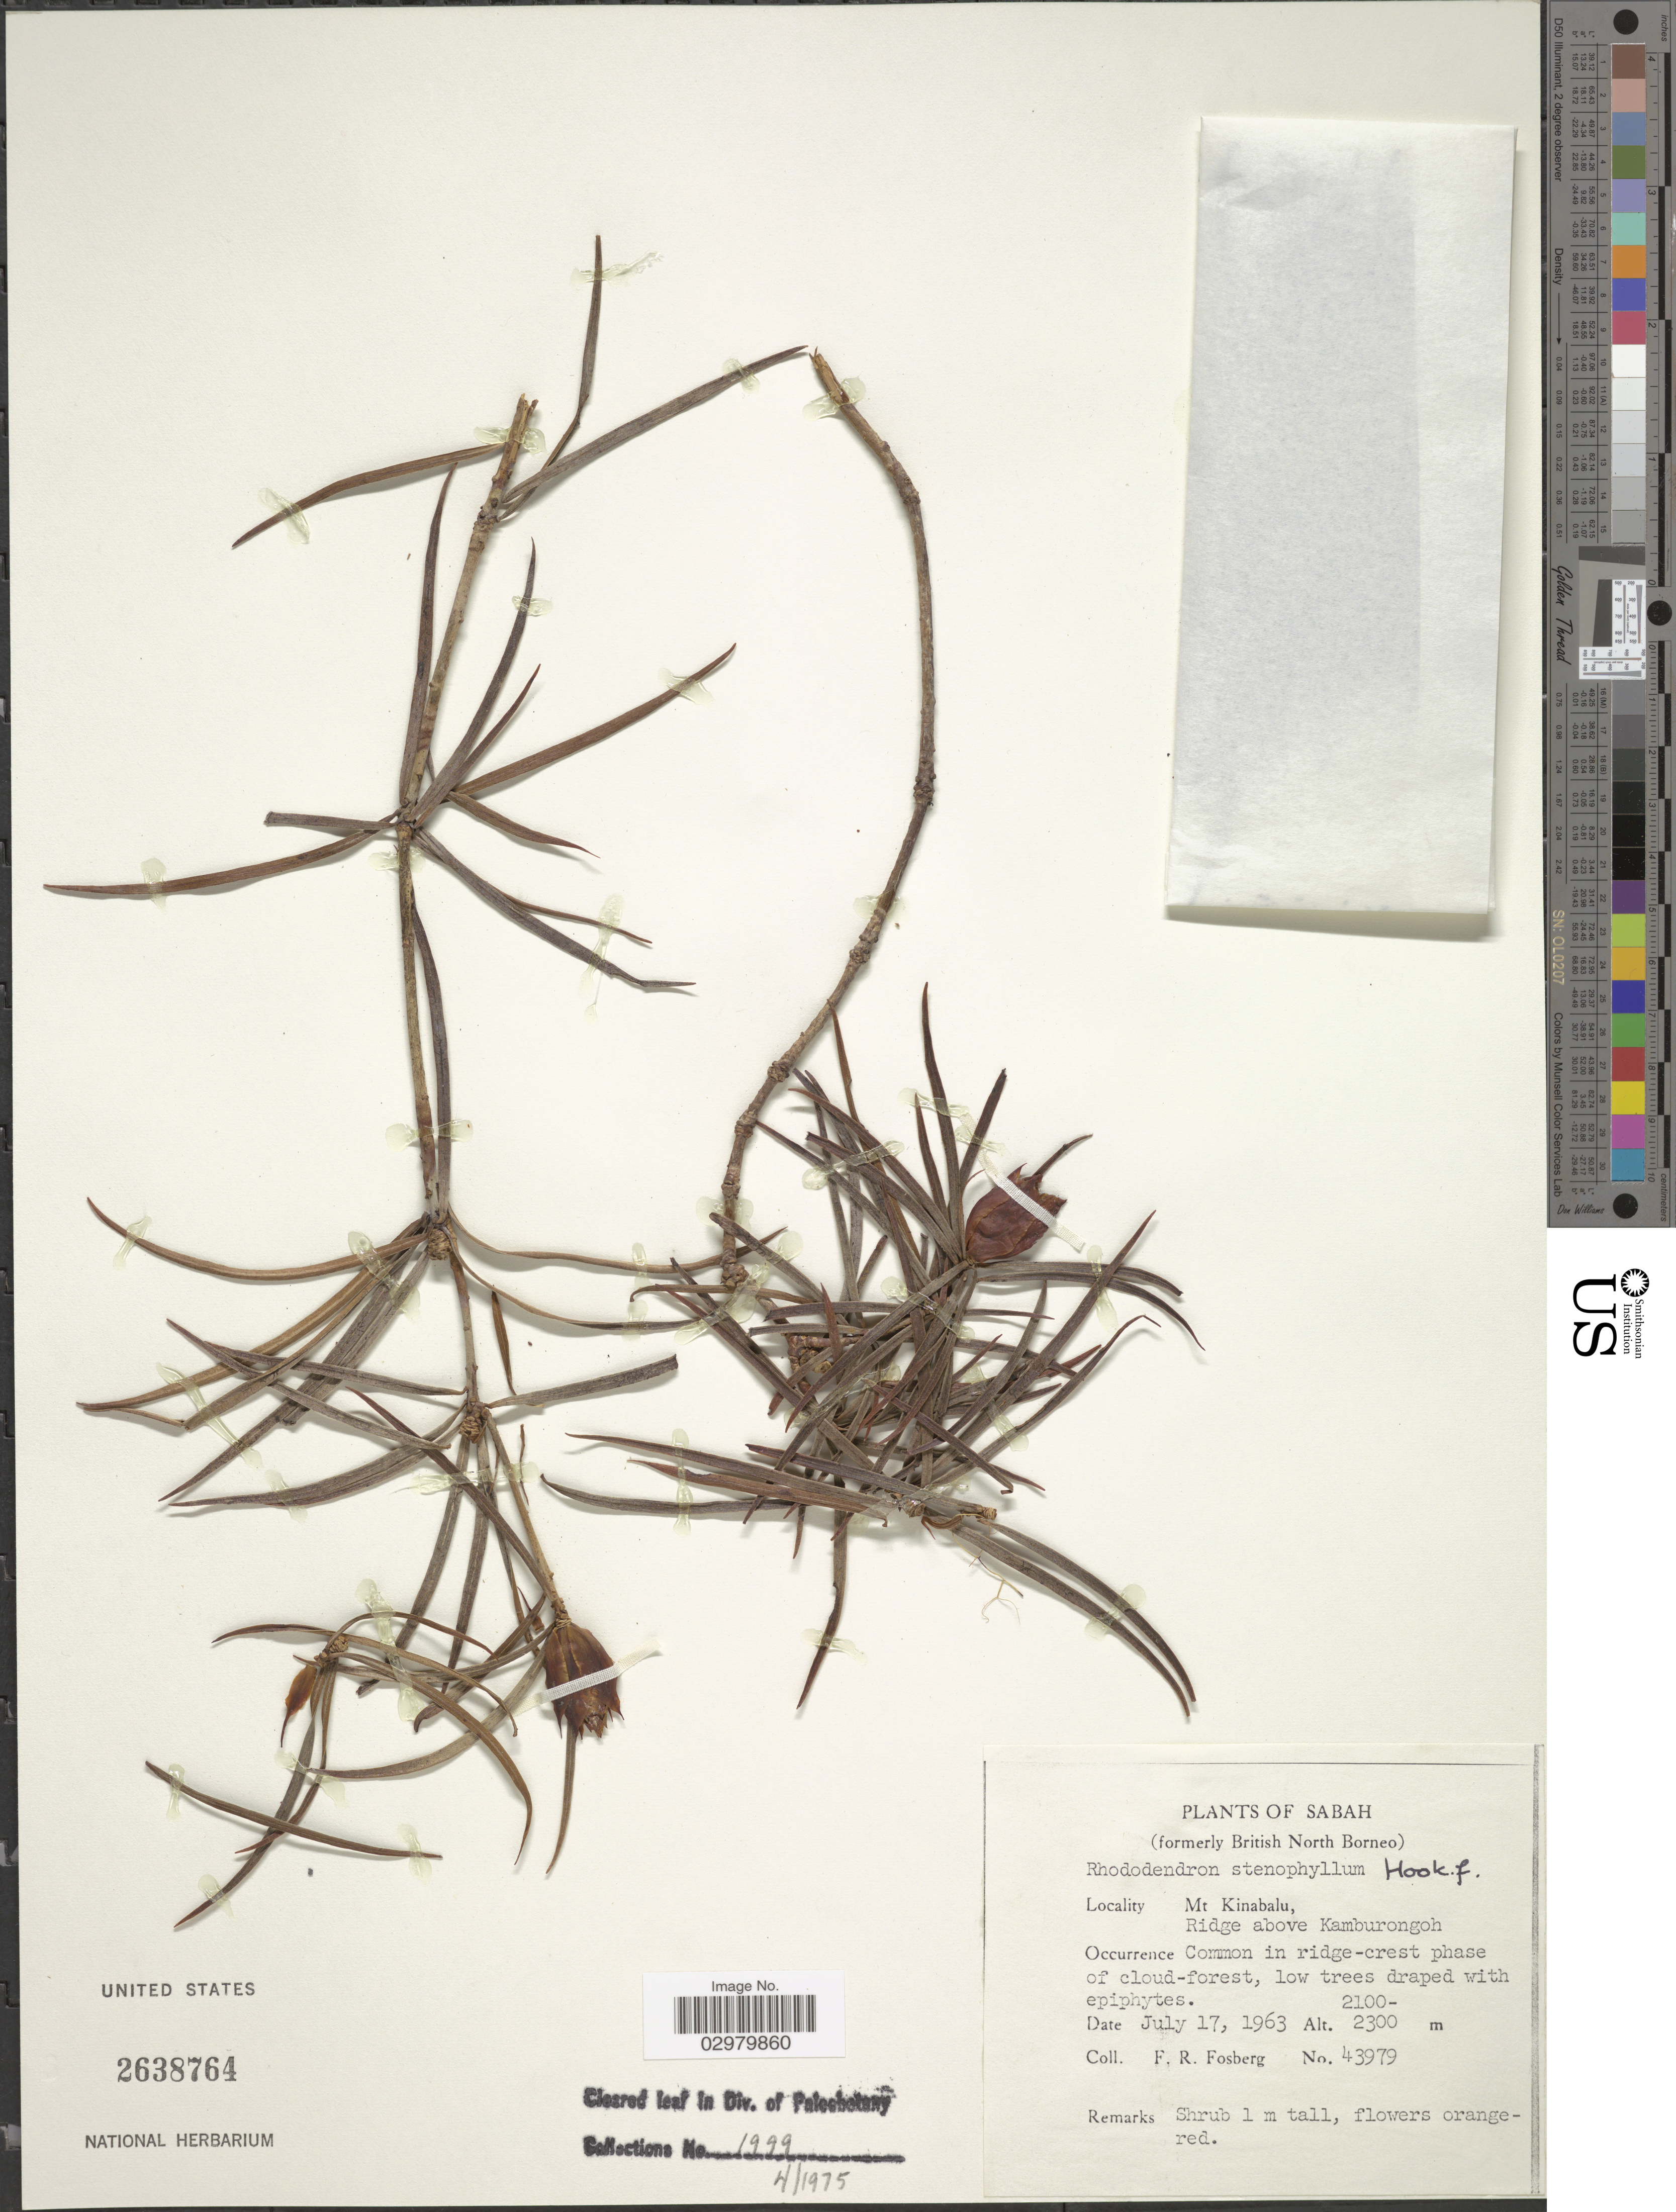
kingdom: Plantae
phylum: Tracheophyta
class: Magnoliopsida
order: Ericales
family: Ericaceae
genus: Rhododendron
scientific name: Rhododendron stenophyllum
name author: Hook. f. ex Stapf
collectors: F. R. Fosberg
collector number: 43979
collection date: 1963-07-17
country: Malaysia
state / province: Sabah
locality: British North Borneo. Mt. Kinabalu, Ridge above Kamburongoh.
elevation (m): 2100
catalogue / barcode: US 2638764